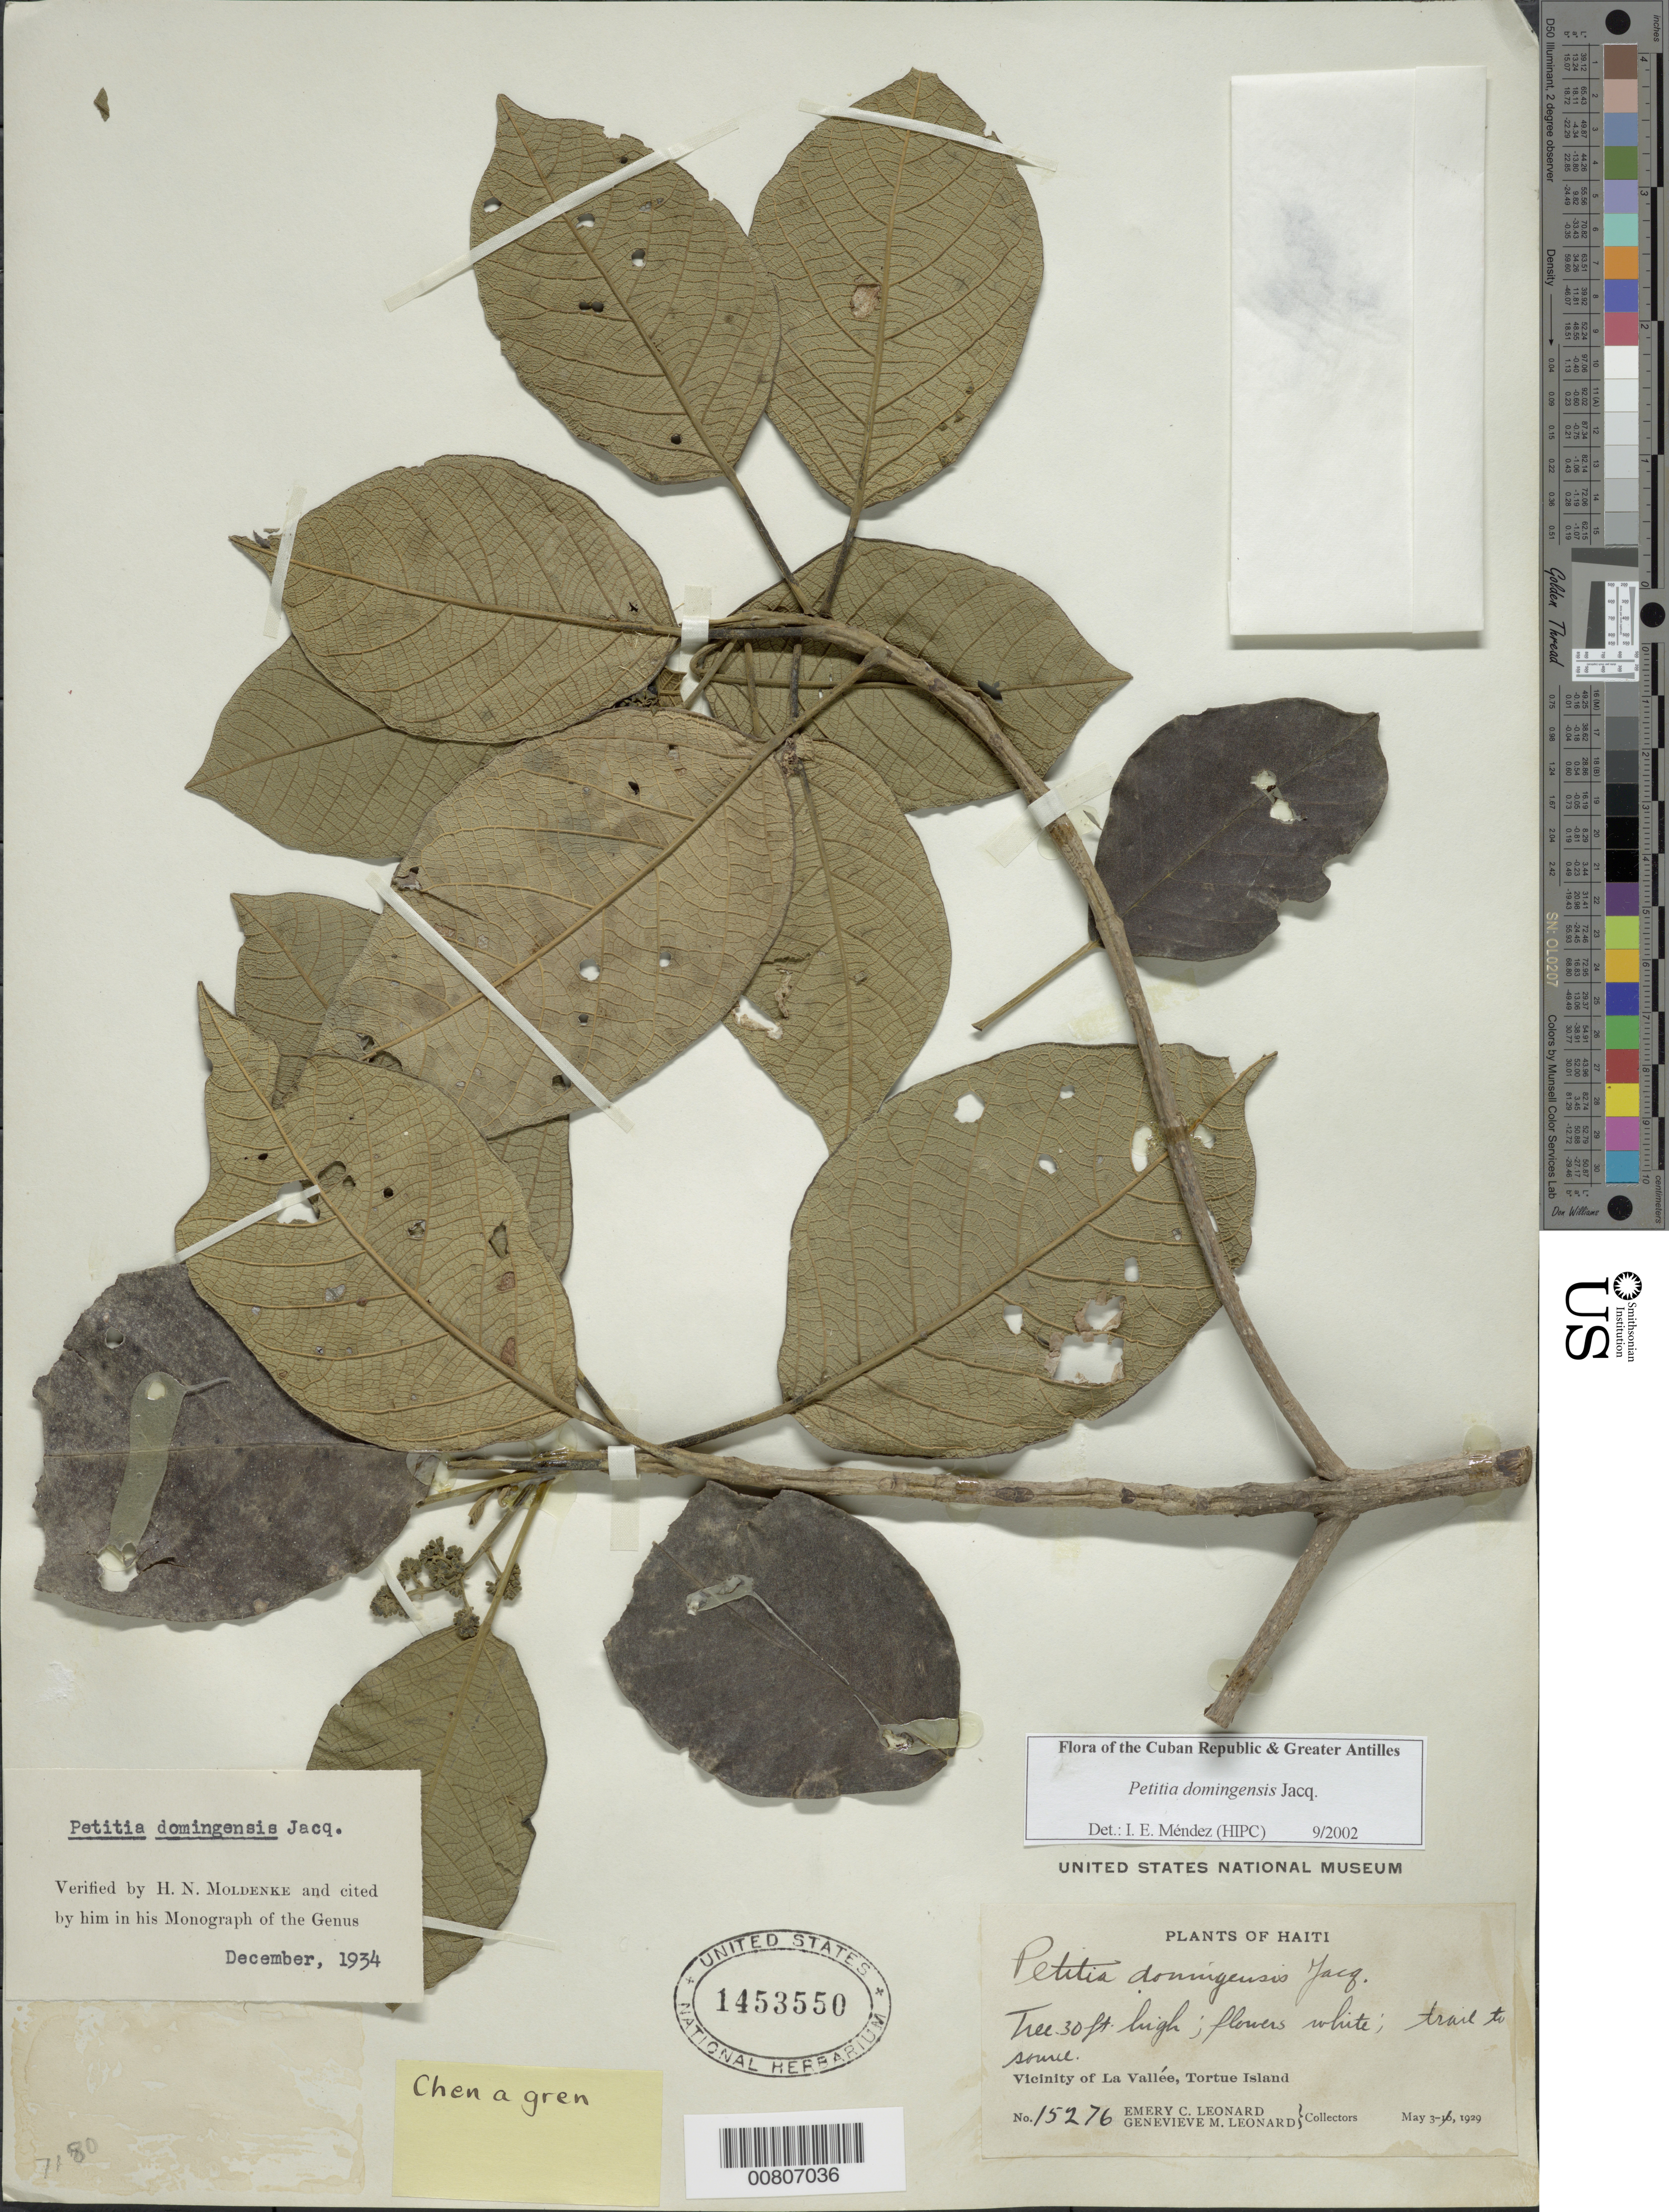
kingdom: Plantae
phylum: Tracheophyta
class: Magnoliopsida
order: Lamiales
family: Lamiaceae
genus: Petitia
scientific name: Petitia domingensis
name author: Jacq.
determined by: Méndez, Isidro E., (HIPC)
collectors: E. C. Leonard & G. M. Leonard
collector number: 15276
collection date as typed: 03 May 1929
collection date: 1929-05-03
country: Haiti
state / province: Nord-Óuest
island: Île de la Tortue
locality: La Vallée, Tortue Island; trail to source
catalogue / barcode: US 1453550